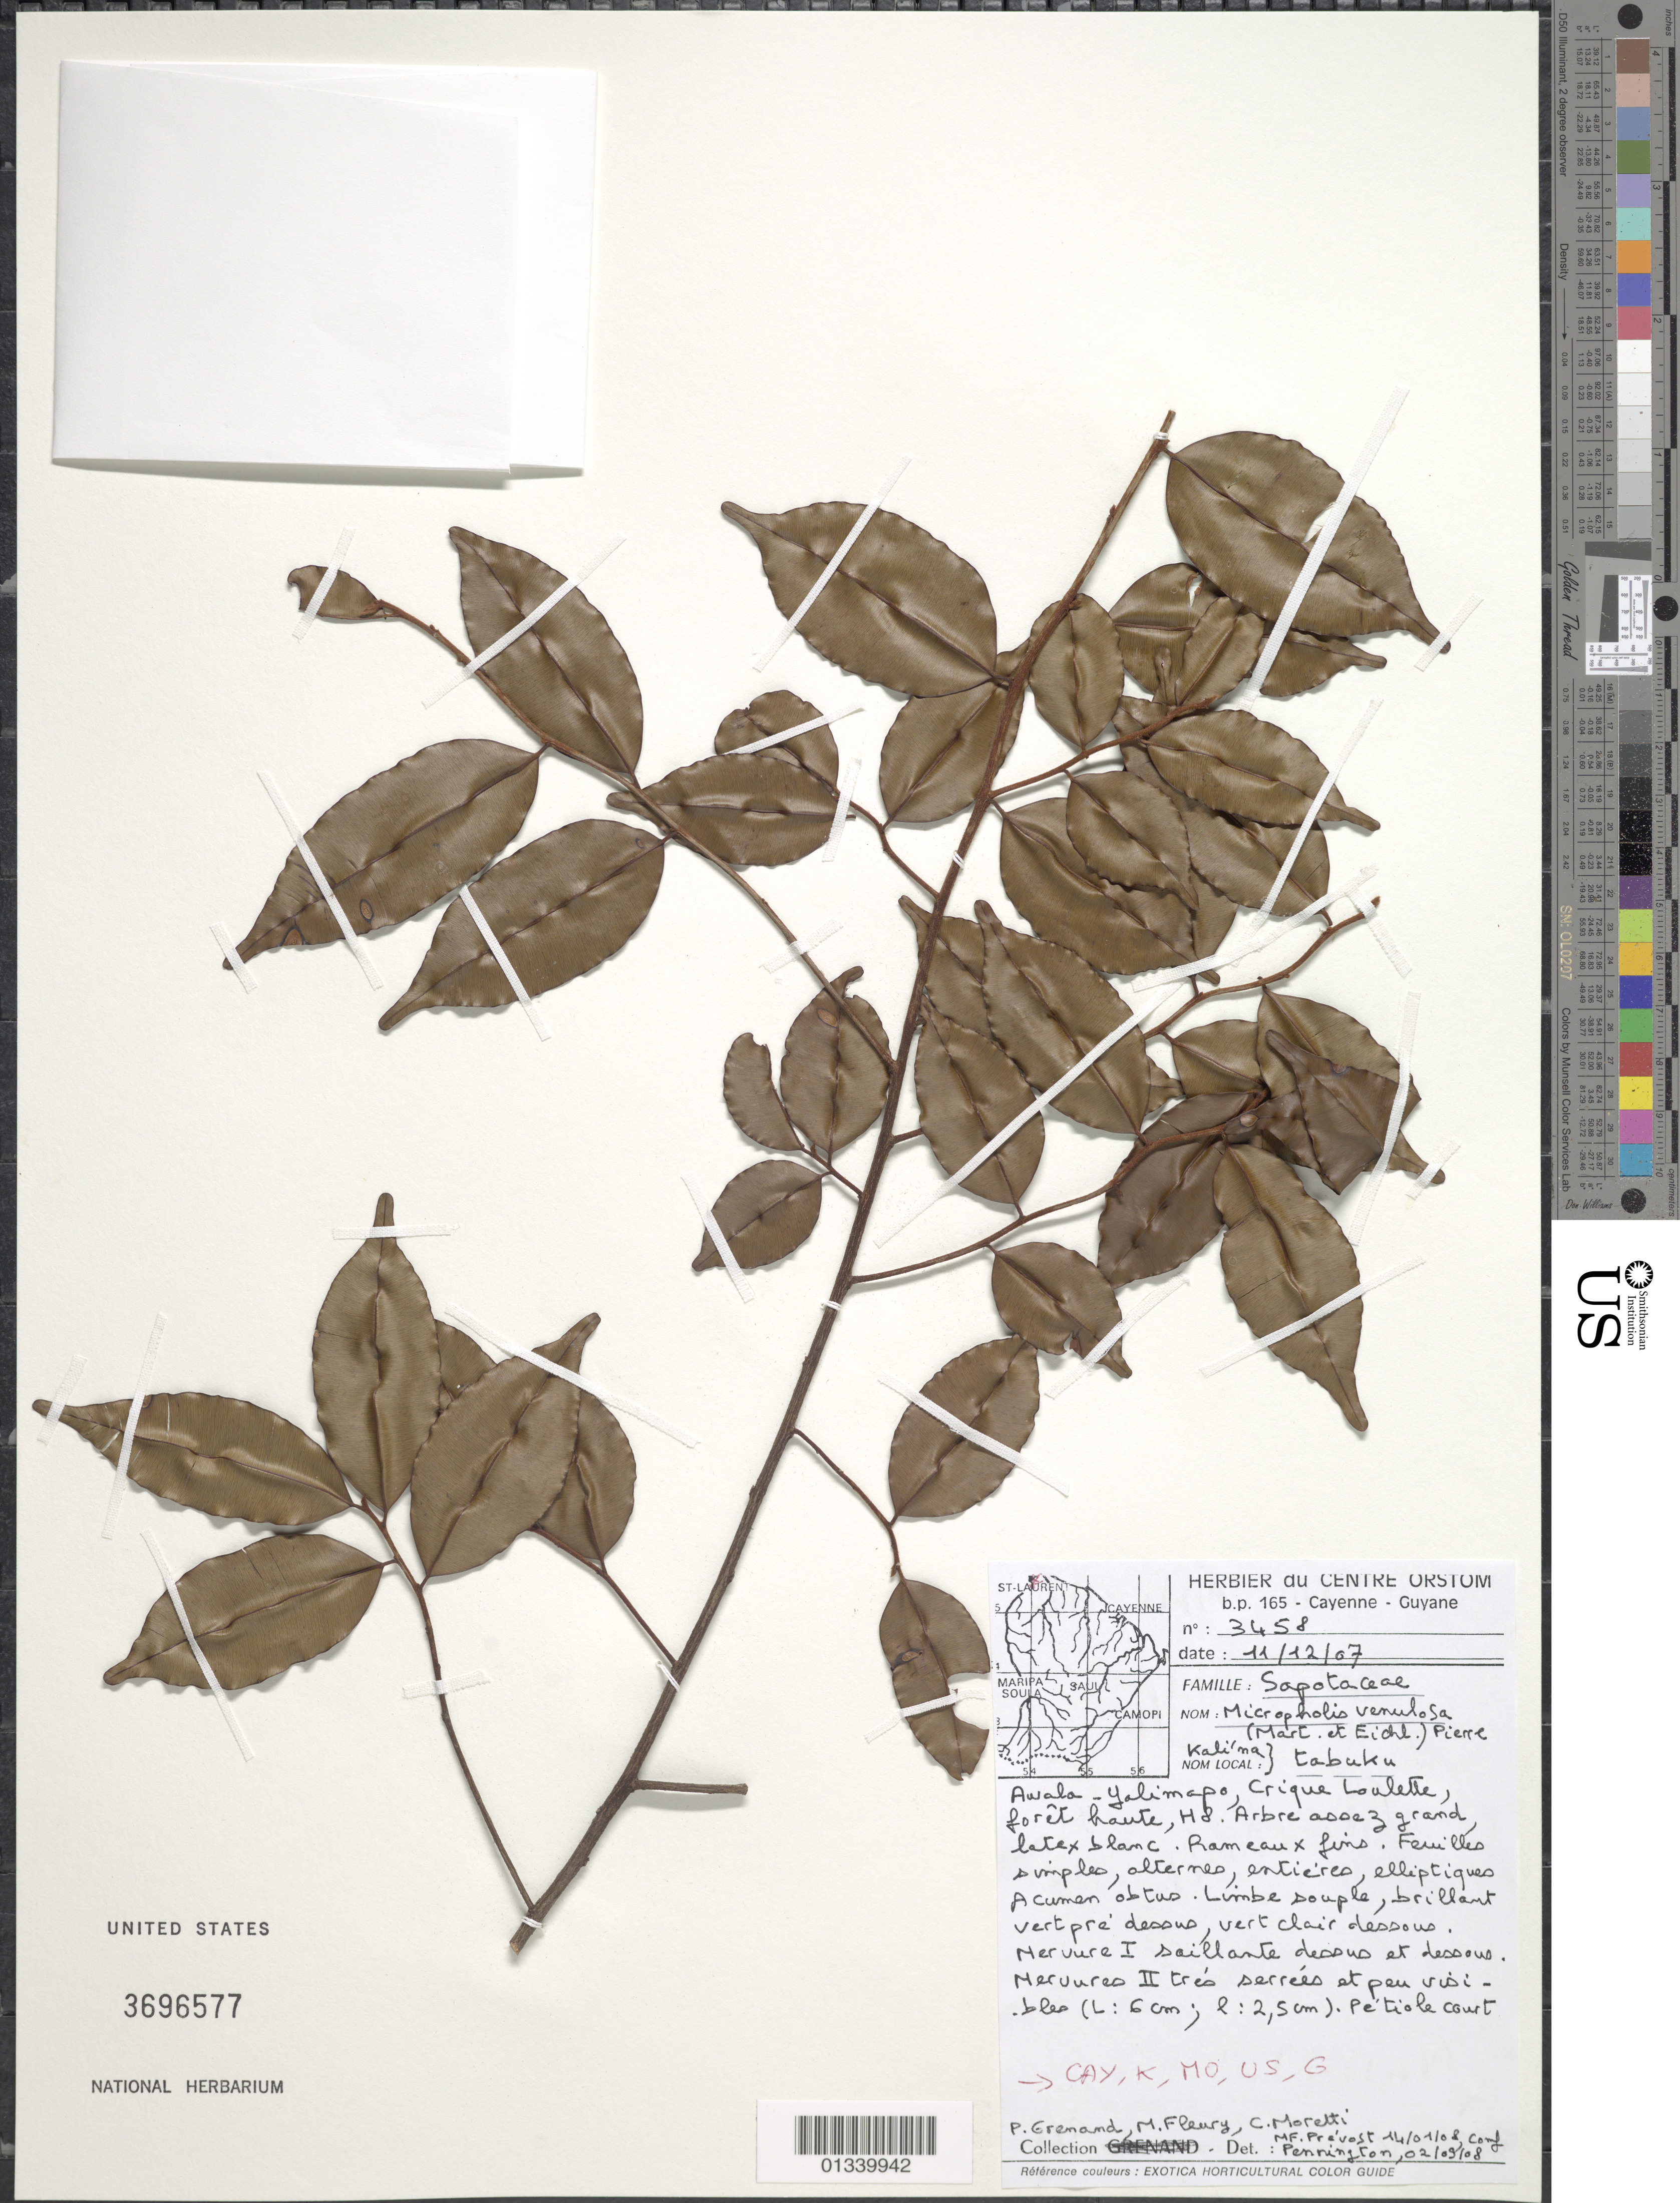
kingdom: Plantae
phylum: Tracheophyta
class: Magnoliopsida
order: Ericales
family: Sapotaceae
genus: Micropholis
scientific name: Micropholis venulosa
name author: (Mart. & Eichler) Pierre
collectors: P. Grenand, M. Fleury & C. Moretti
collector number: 3458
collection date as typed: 11 December 2007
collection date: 2007-12-11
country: French Guiana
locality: Awala - Yalimapo, Crique Loulette, forest haute, H8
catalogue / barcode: US 3696577